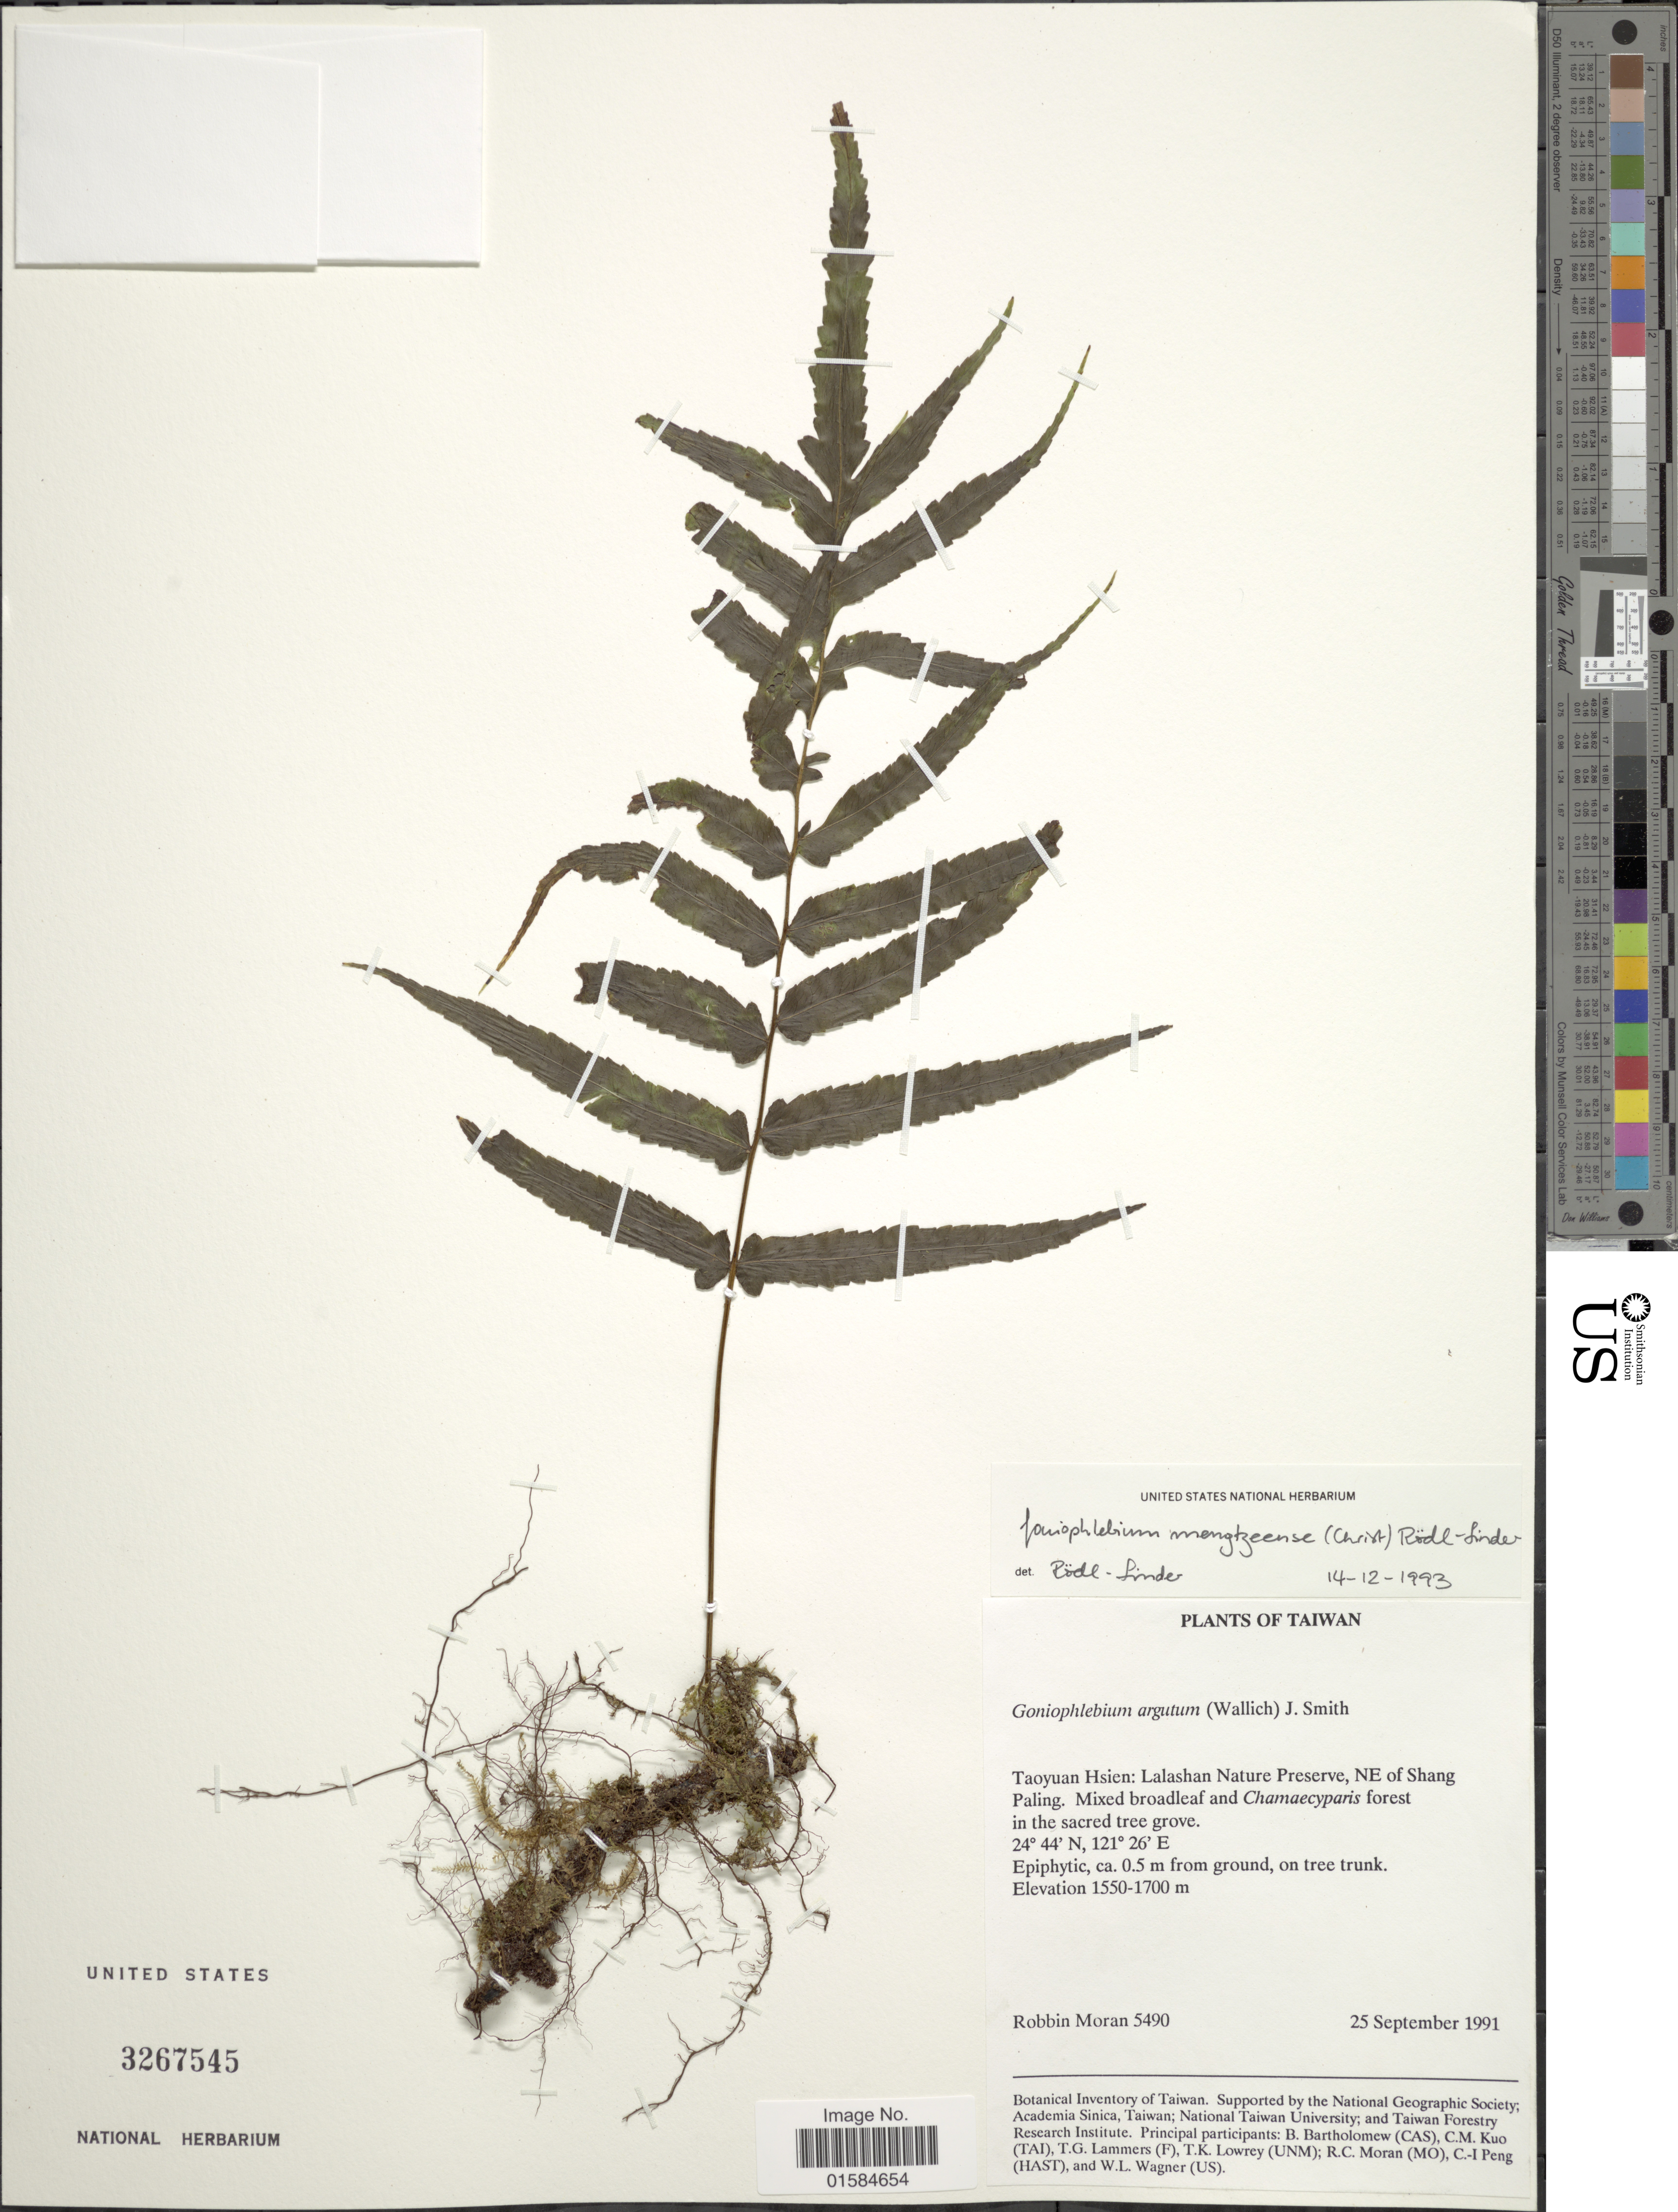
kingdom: Plantae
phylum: Tracheophyta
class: Polypodiopsida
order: Polypodiales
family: Polypodiaceae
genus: Goniophlebium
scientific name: Goniophlebium mengtzeense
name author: (Christ) Rödl-Linder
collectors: R. C. Moran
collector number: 5490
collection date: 1991-09-25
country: Taiwan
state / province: Taoyuan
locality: Taoyuan Hsien: Lalashan Nature Reserve, NE of Shang Paling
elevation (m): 1550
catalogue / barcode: US 3267545